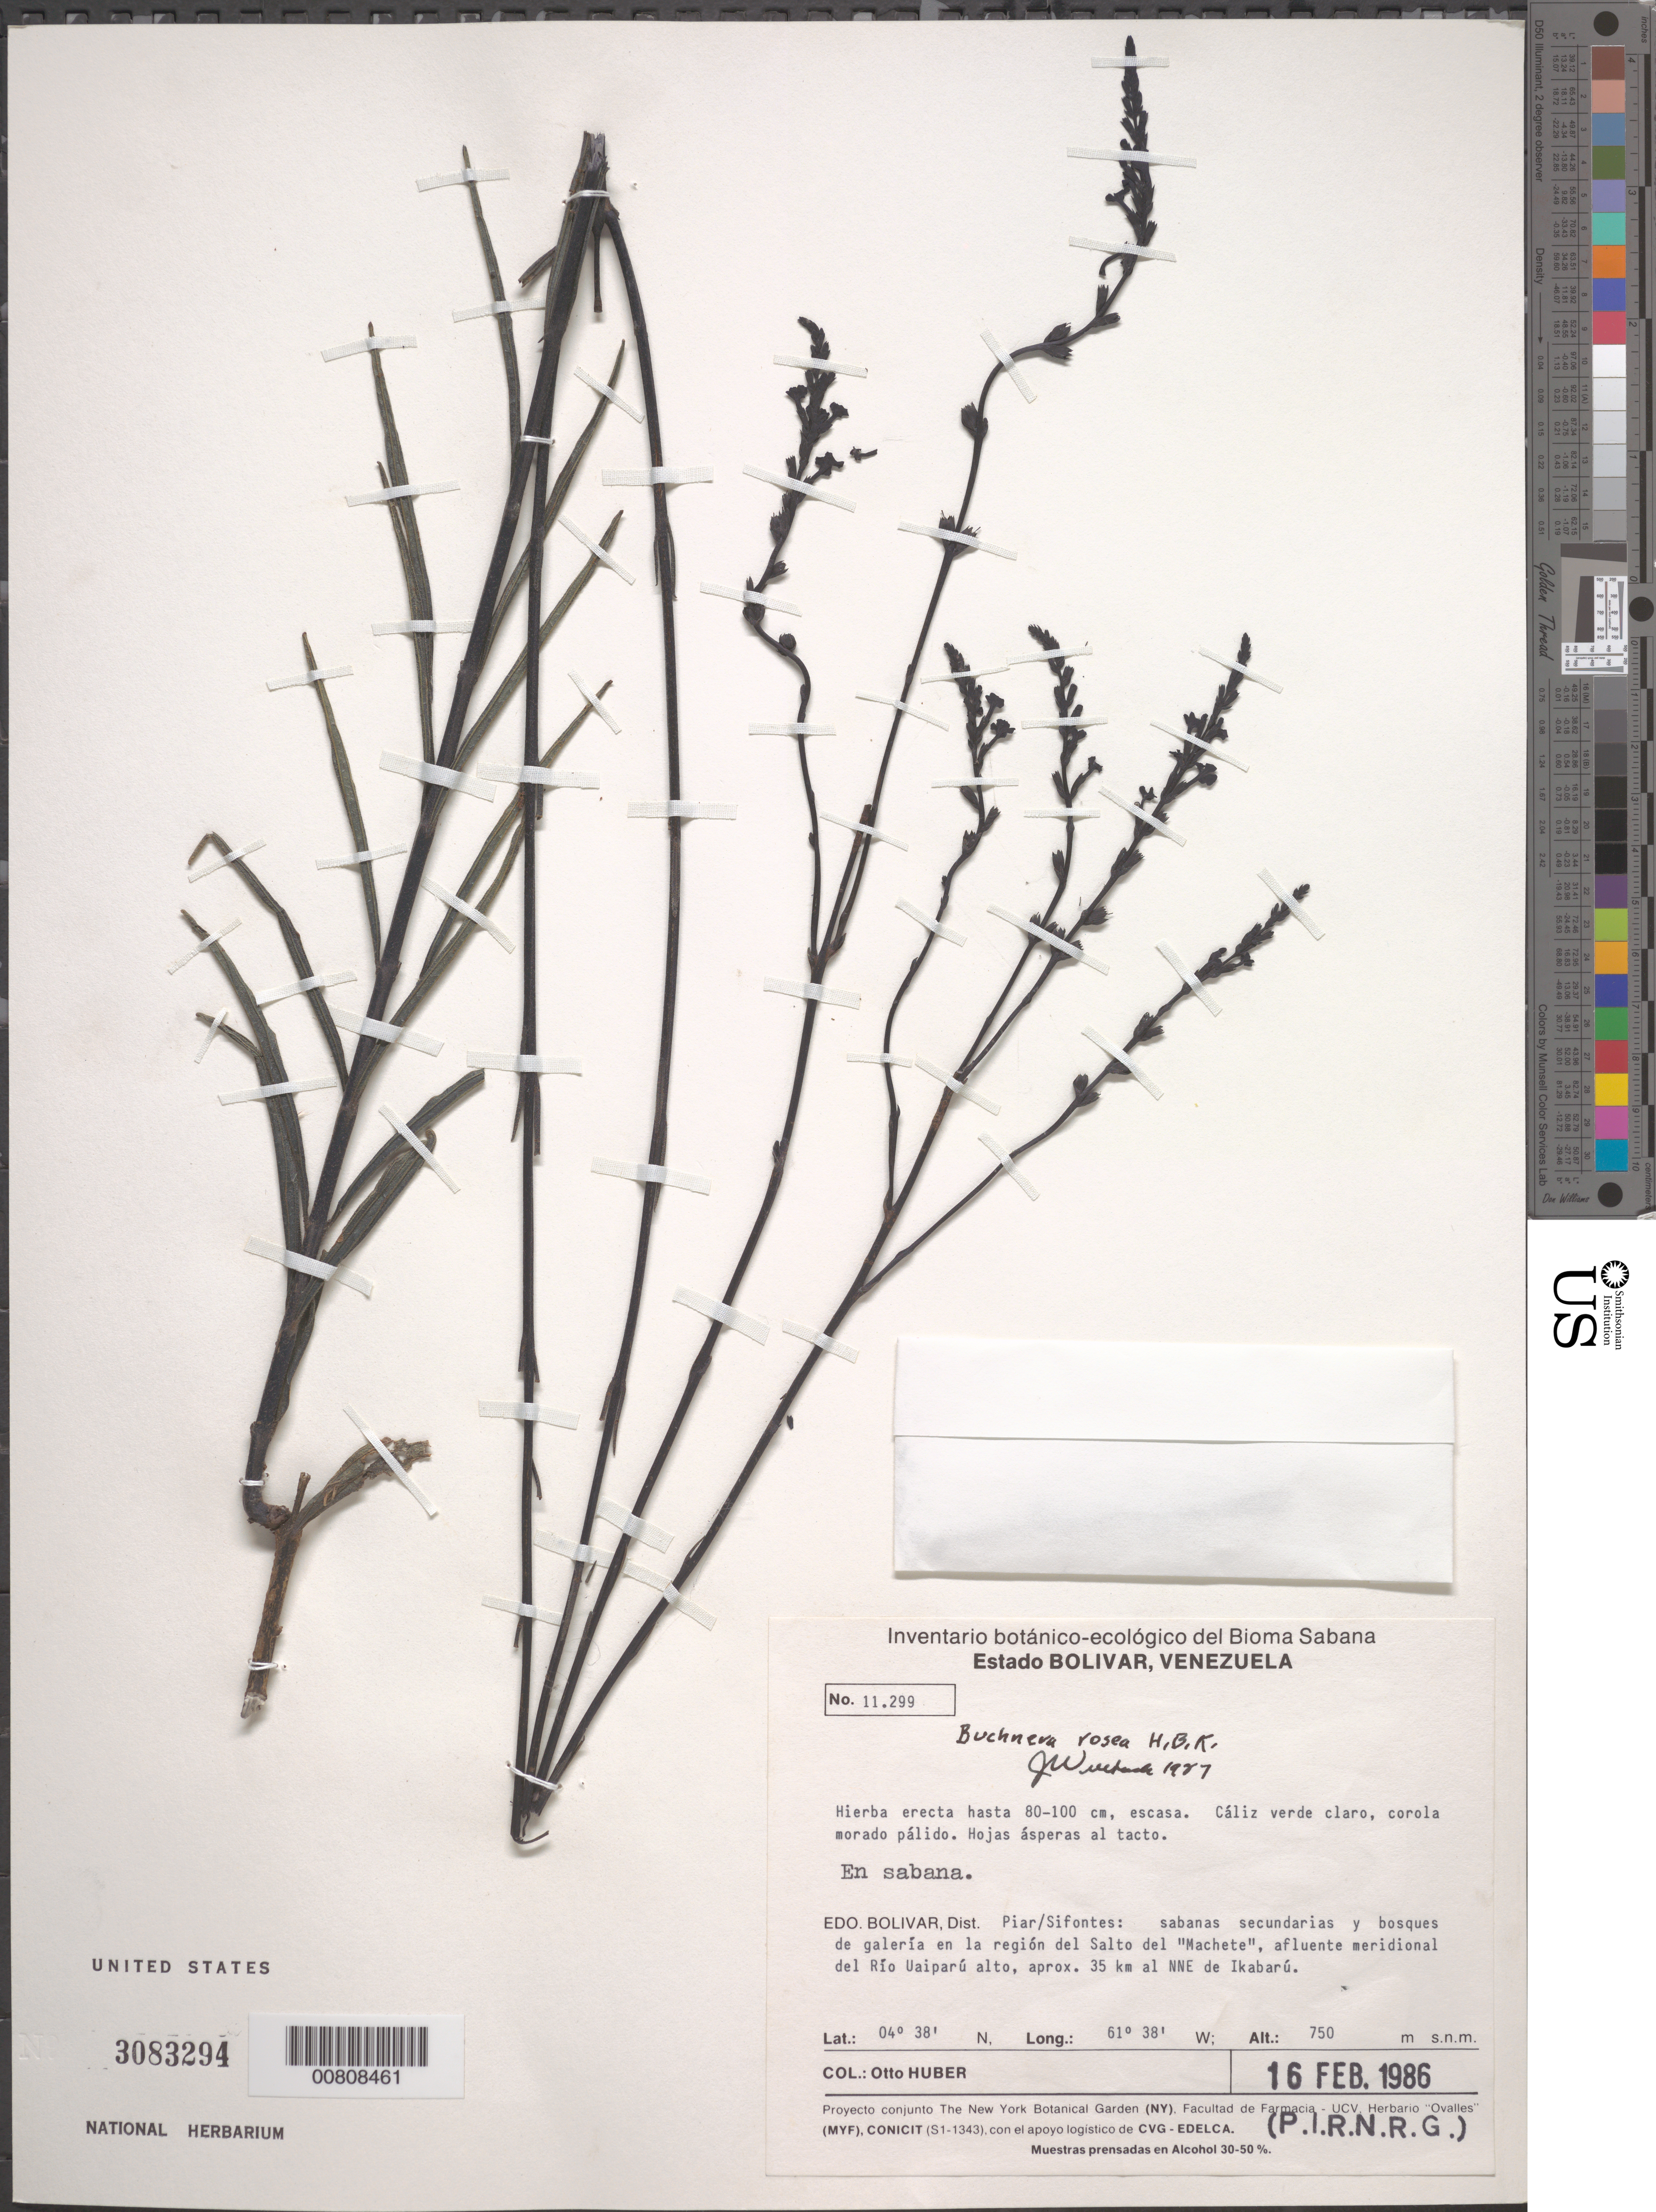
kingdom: Plantae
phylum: Tracheophyta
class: Magnoliopsida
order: Lamiales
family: Orobanchaceae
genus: Buchnera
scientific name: Buchnera rosea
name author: Kunth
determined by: Wurdack, John J., (US), US (UNITED STATES)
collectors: O. Huber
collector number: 11299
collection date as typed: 16-Feb-86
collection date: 1986-02-16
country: Venezuela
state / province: Bolívar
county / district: Piar / Sifontes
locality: Salto de "Machete", afluente meridional del Río Uaiparú alto, 35 km NNE de Ikabarú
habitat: Sabanas secundarias y bosques galería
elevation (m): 750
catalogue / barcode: US 3083294